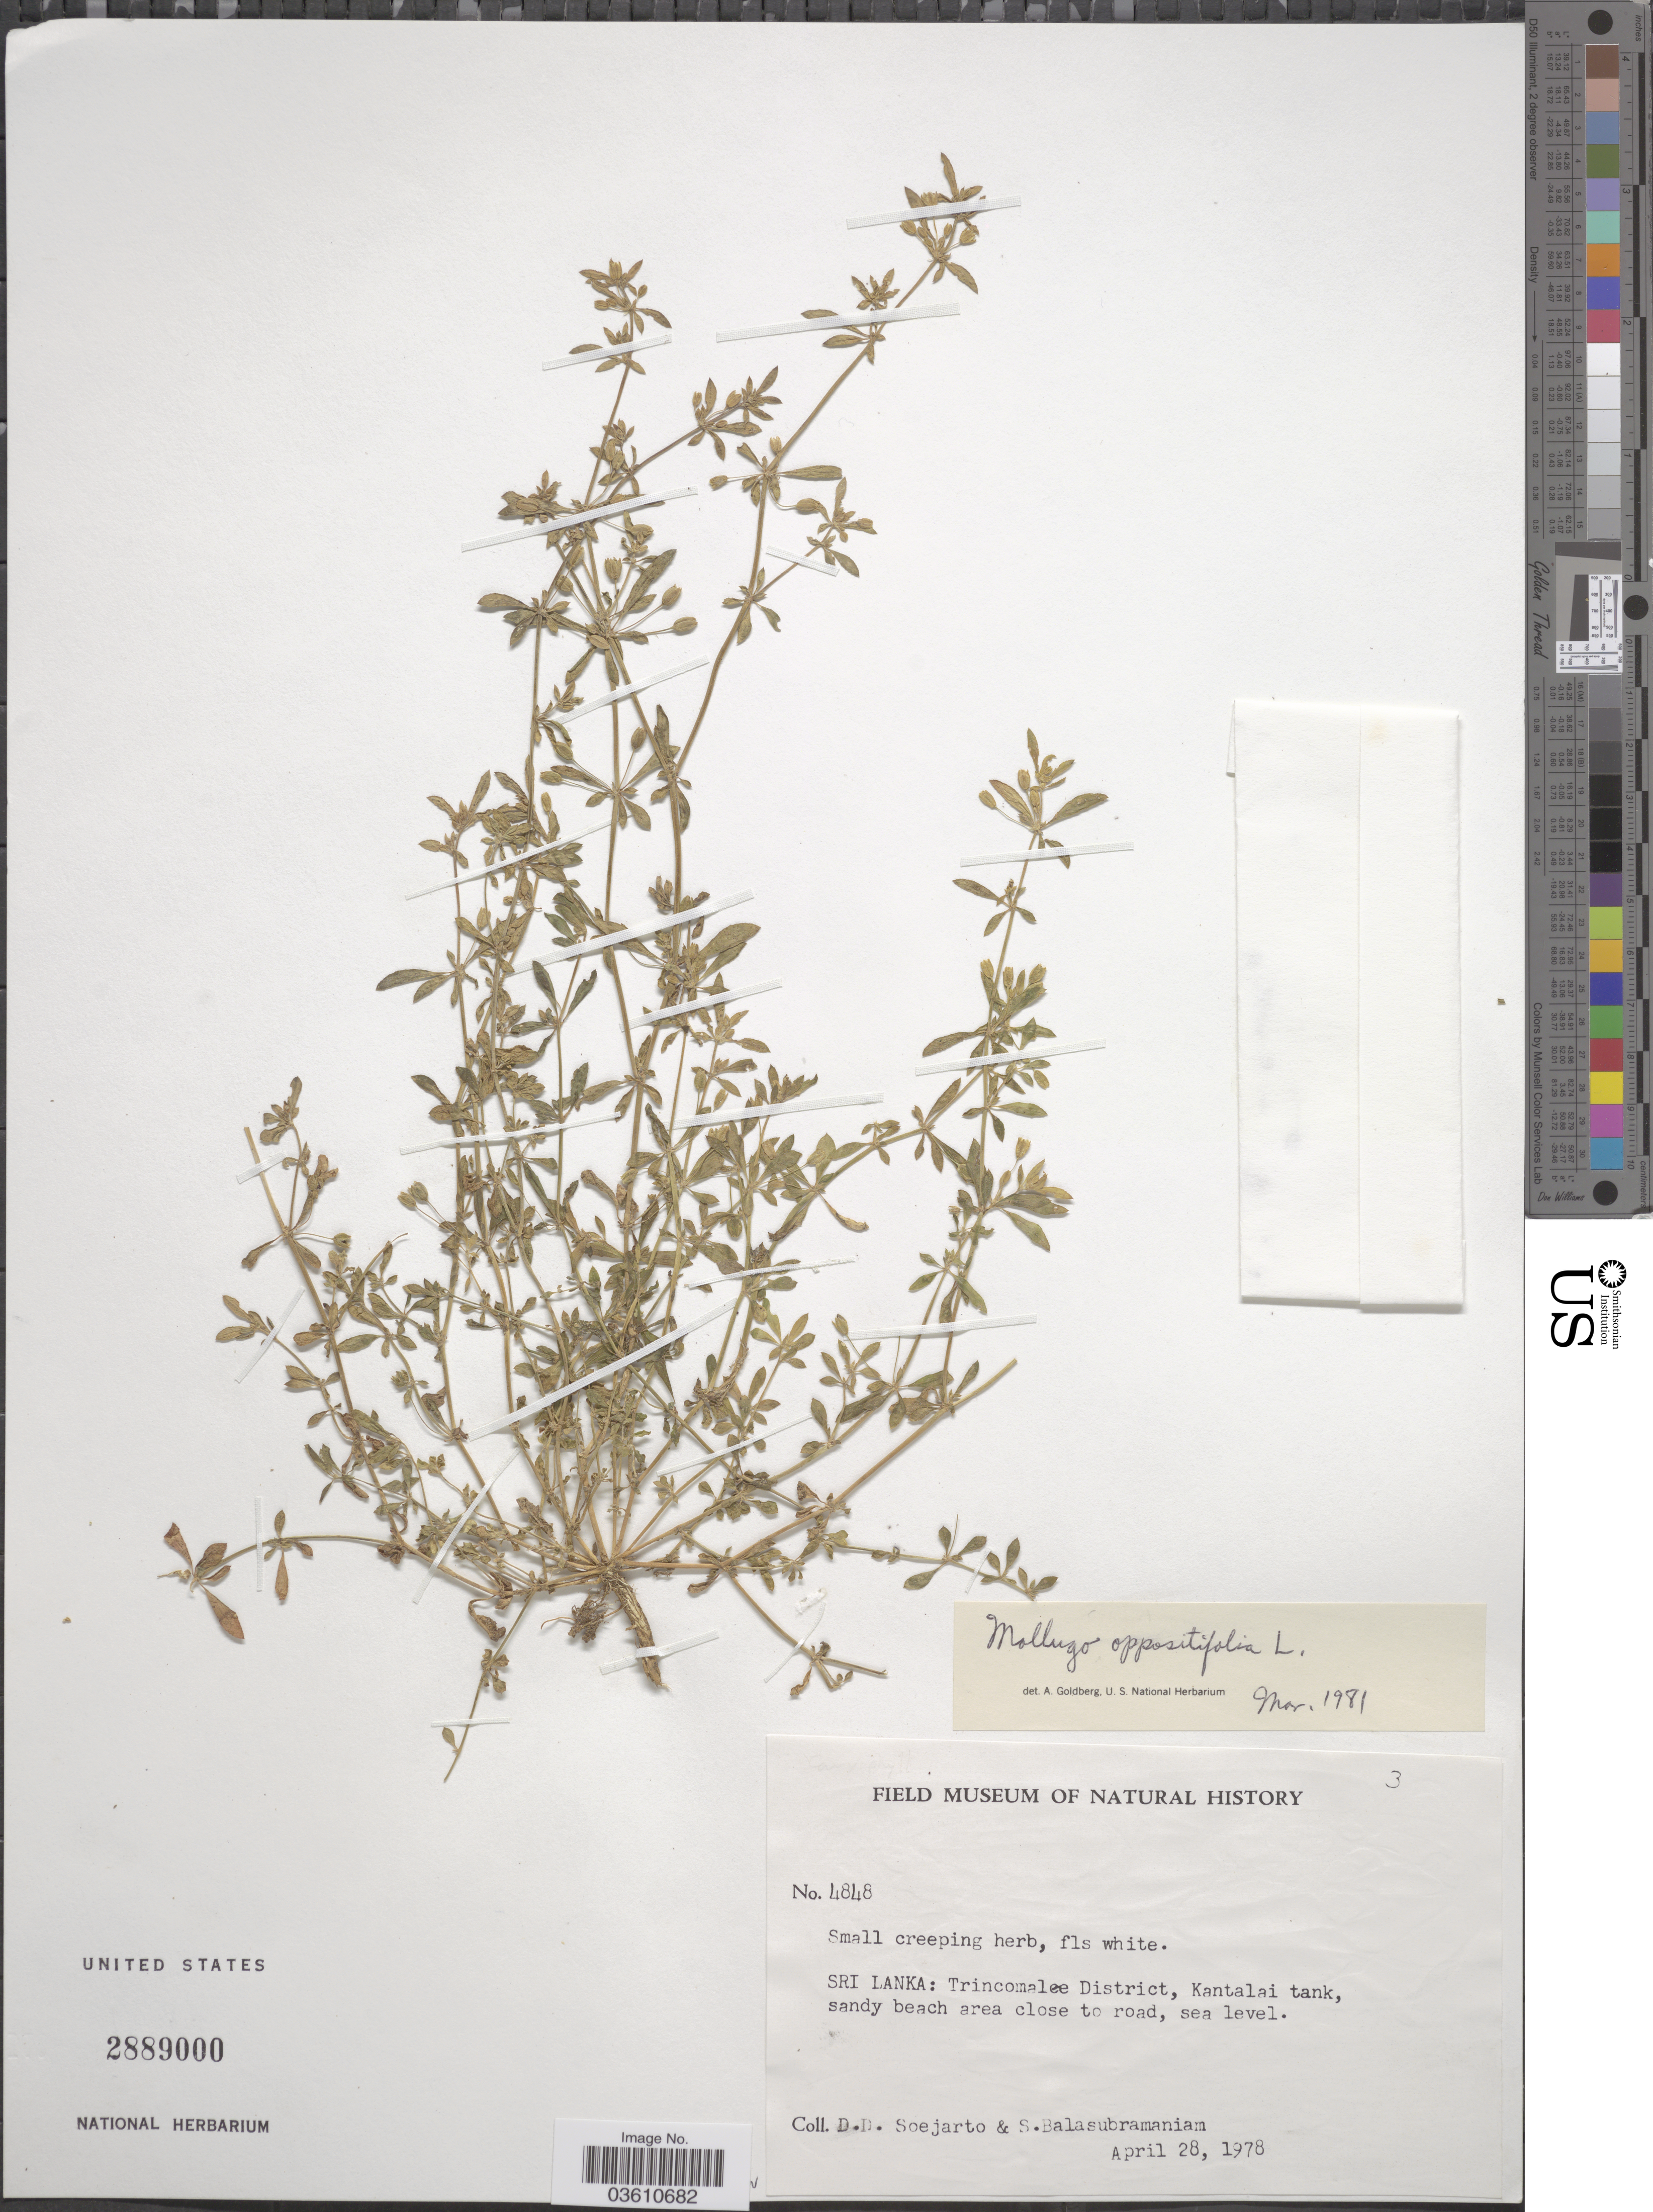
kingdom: Plantae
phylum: Tracheophyta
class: Magnoliopsida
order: Caryophyllales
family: Molluginaceae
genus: Glinus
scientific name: Glinus oppositifolius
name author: (L.) Aug. DC.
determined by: Strong, Mark T., (BOT), Smithsonian Institution - National Museum of Natural History (UNITED STATES)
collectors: S. Balasubramaniam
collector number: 4848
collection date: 1978-04-28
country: Sri Lanka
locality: Trincomalee District, Kantalai tank.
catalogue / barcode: US 2889000